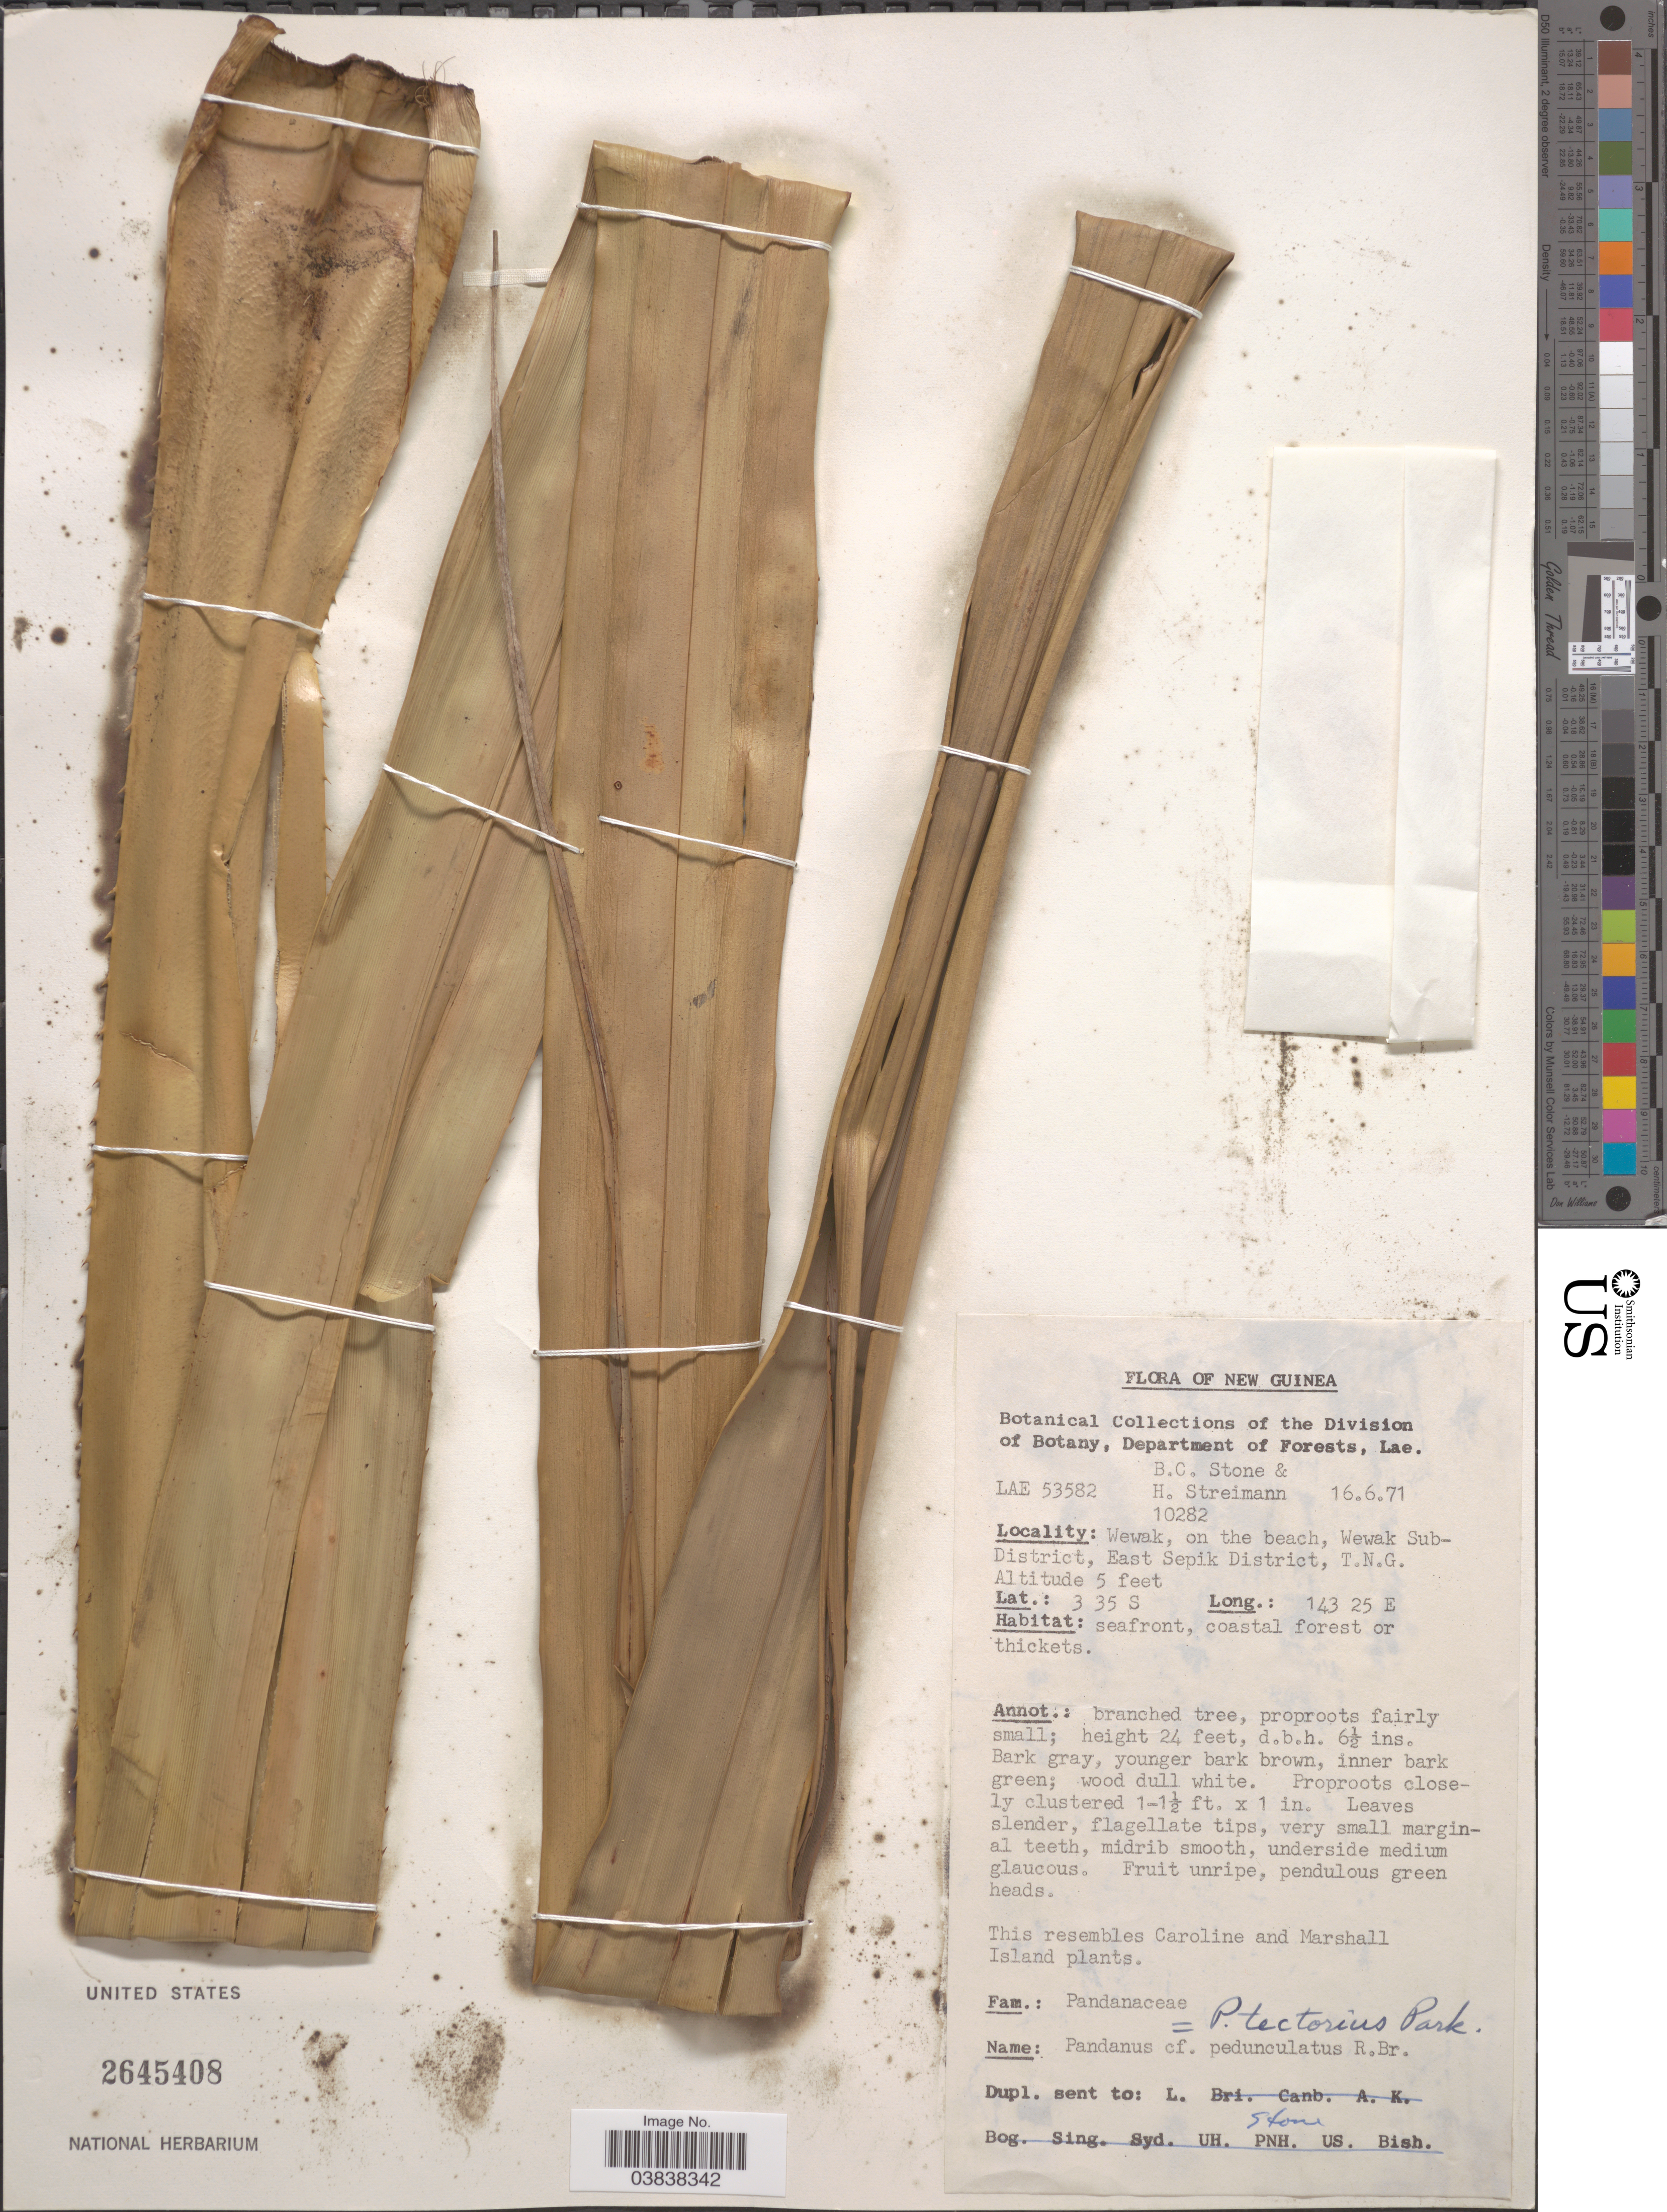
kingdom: Plantae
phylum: Tracheophyta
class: Liliopsida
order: Pandanales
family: Pandanaceae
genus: Pandanus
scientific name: Pandanus tectorius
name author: Parkinson ex DuRoi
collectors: B. C. Stone & H. Streimann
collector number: LAE 53582/10282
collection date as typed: Transcribed d/m/y: 16/6/71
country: Papua New Guinea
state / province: East Sepik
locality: New Guinea. Wewak, on the beach, Wewak Sub-District, East Sepik District, T.N.G.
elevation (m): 2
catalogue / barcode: US 2645408